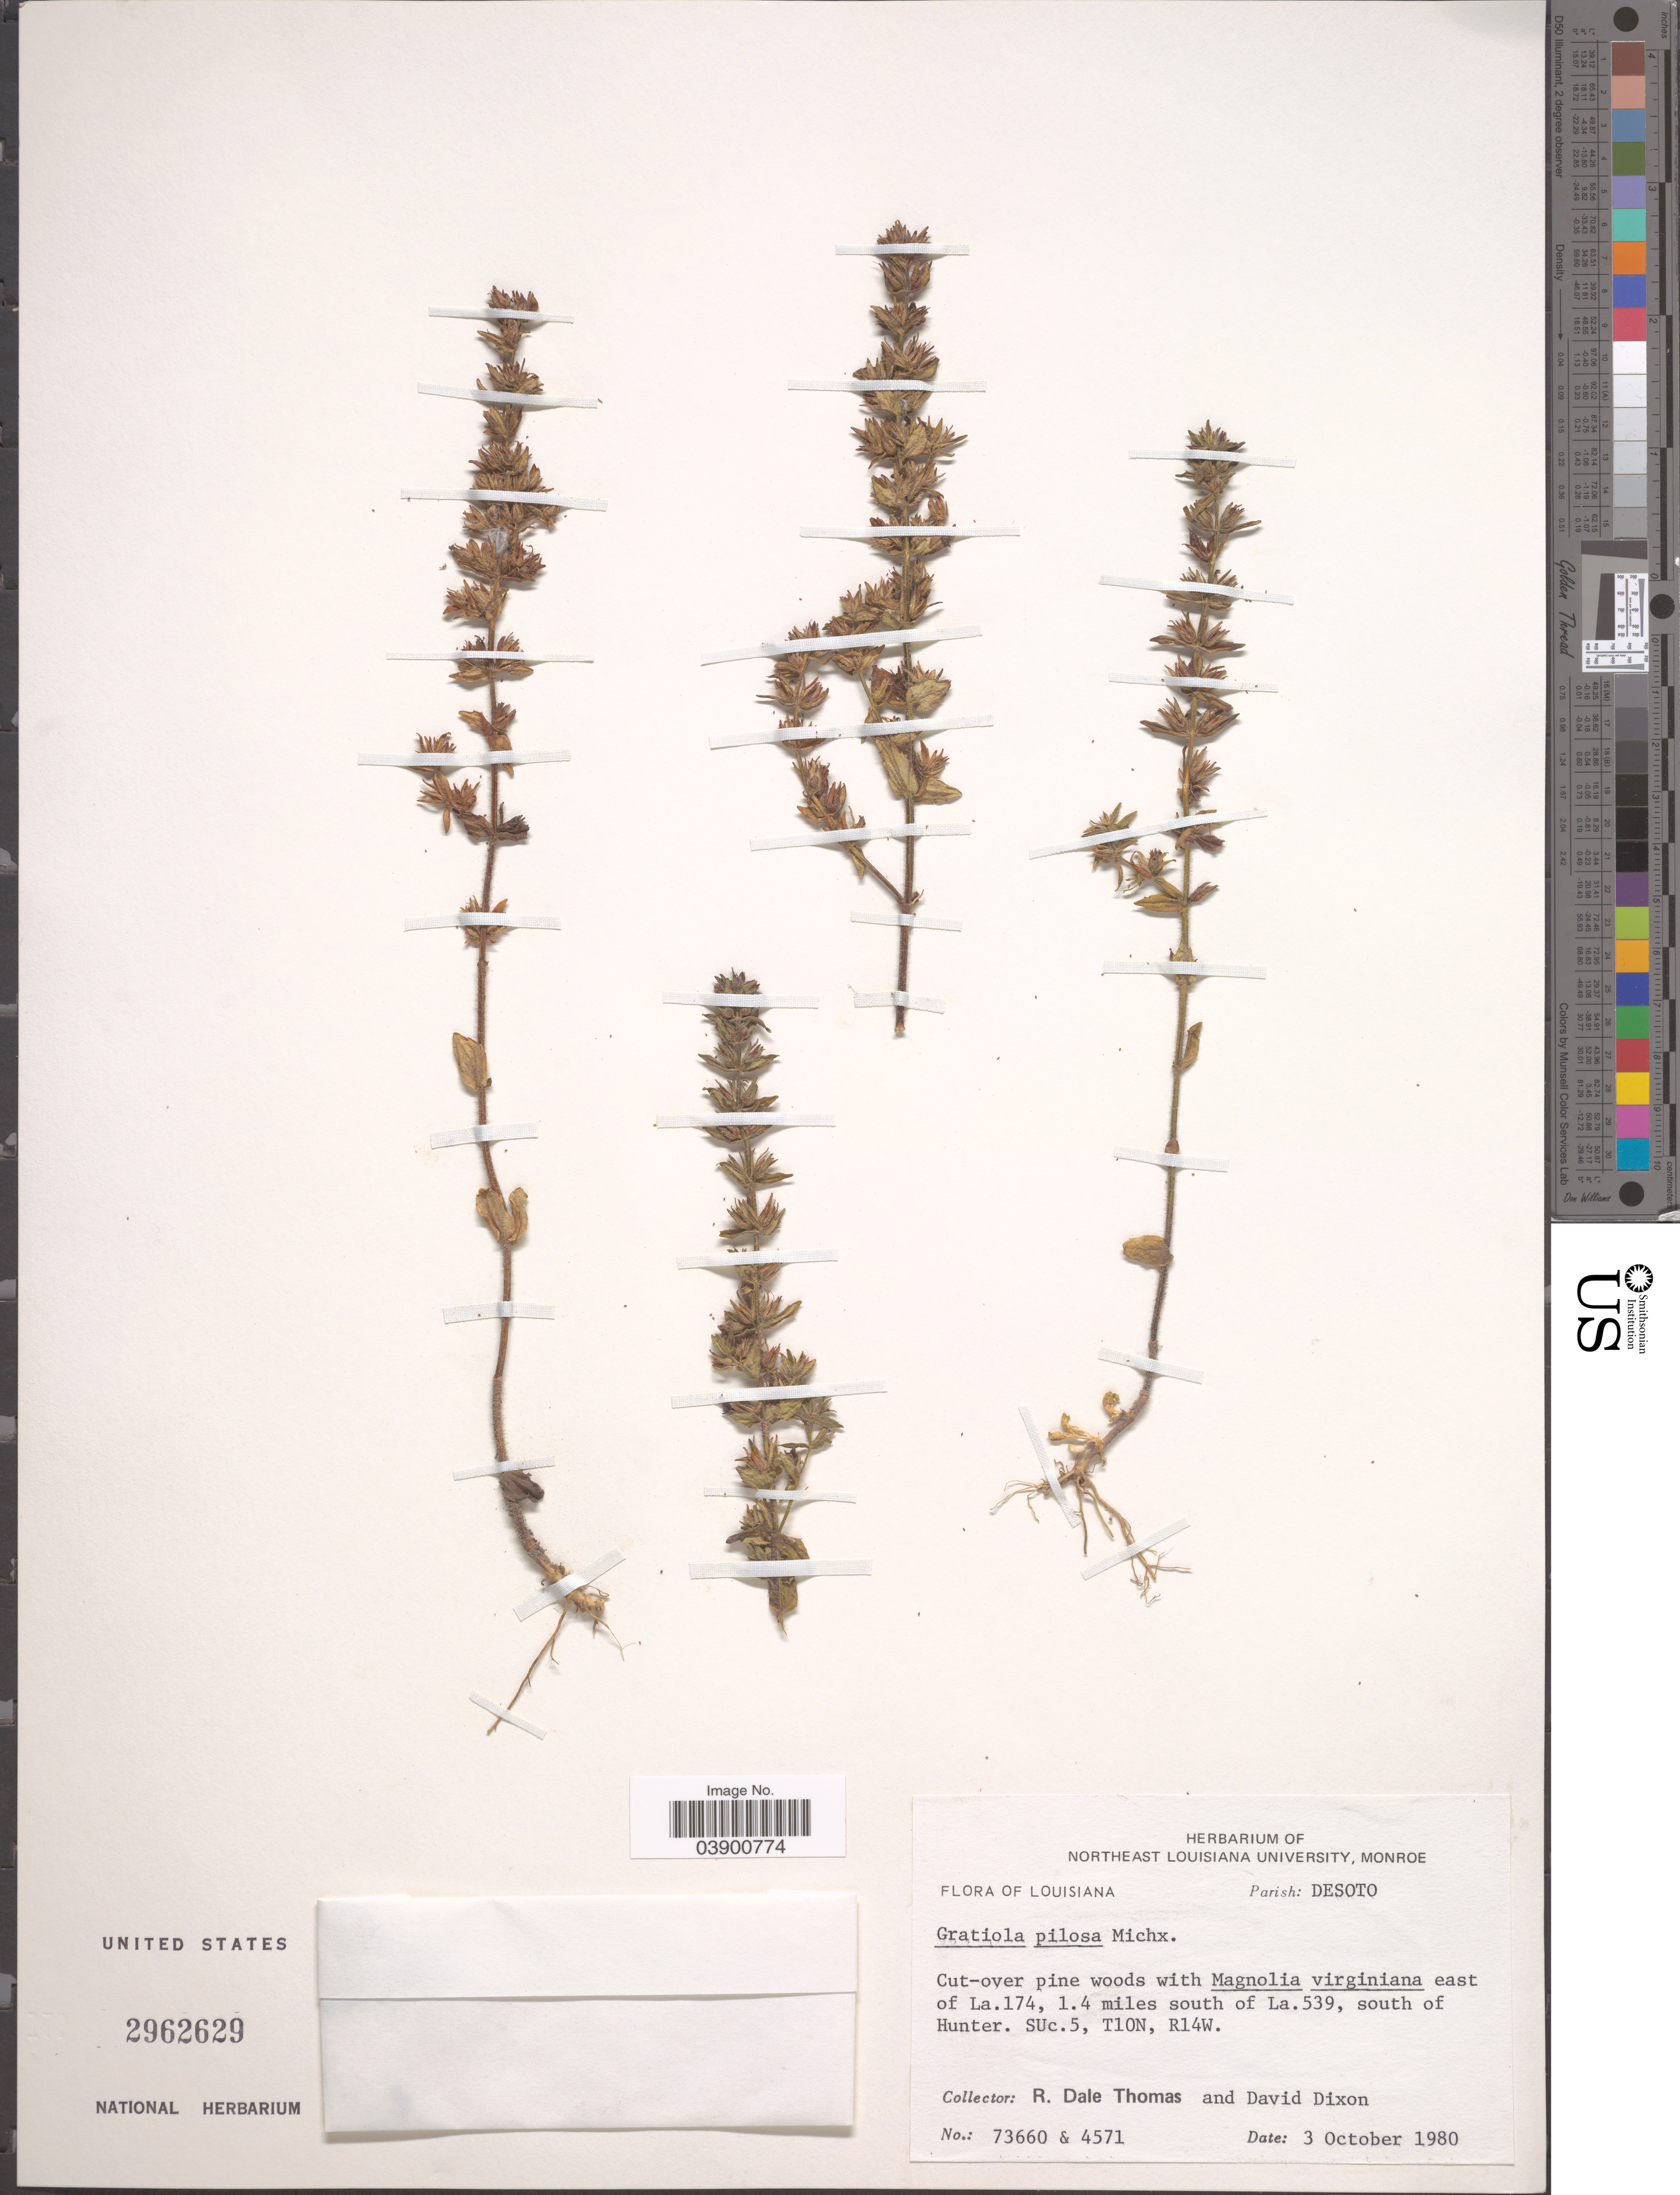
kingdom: Plantae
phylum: Tracheophyta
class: Magnoliopsida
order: Lamiales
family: Plantaginaceae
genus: Gratiola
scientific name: Gratiola pilosa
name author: Michx.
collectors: R. Thomas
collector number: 73660/4571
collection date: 1980-10-03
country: United States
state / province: Louisiana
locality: Parish: Desoto. East of La.174, 1.4 miles south of La.539, south of Hunter. SUc. 5, T10N, R14W.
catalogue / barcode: US 2962629